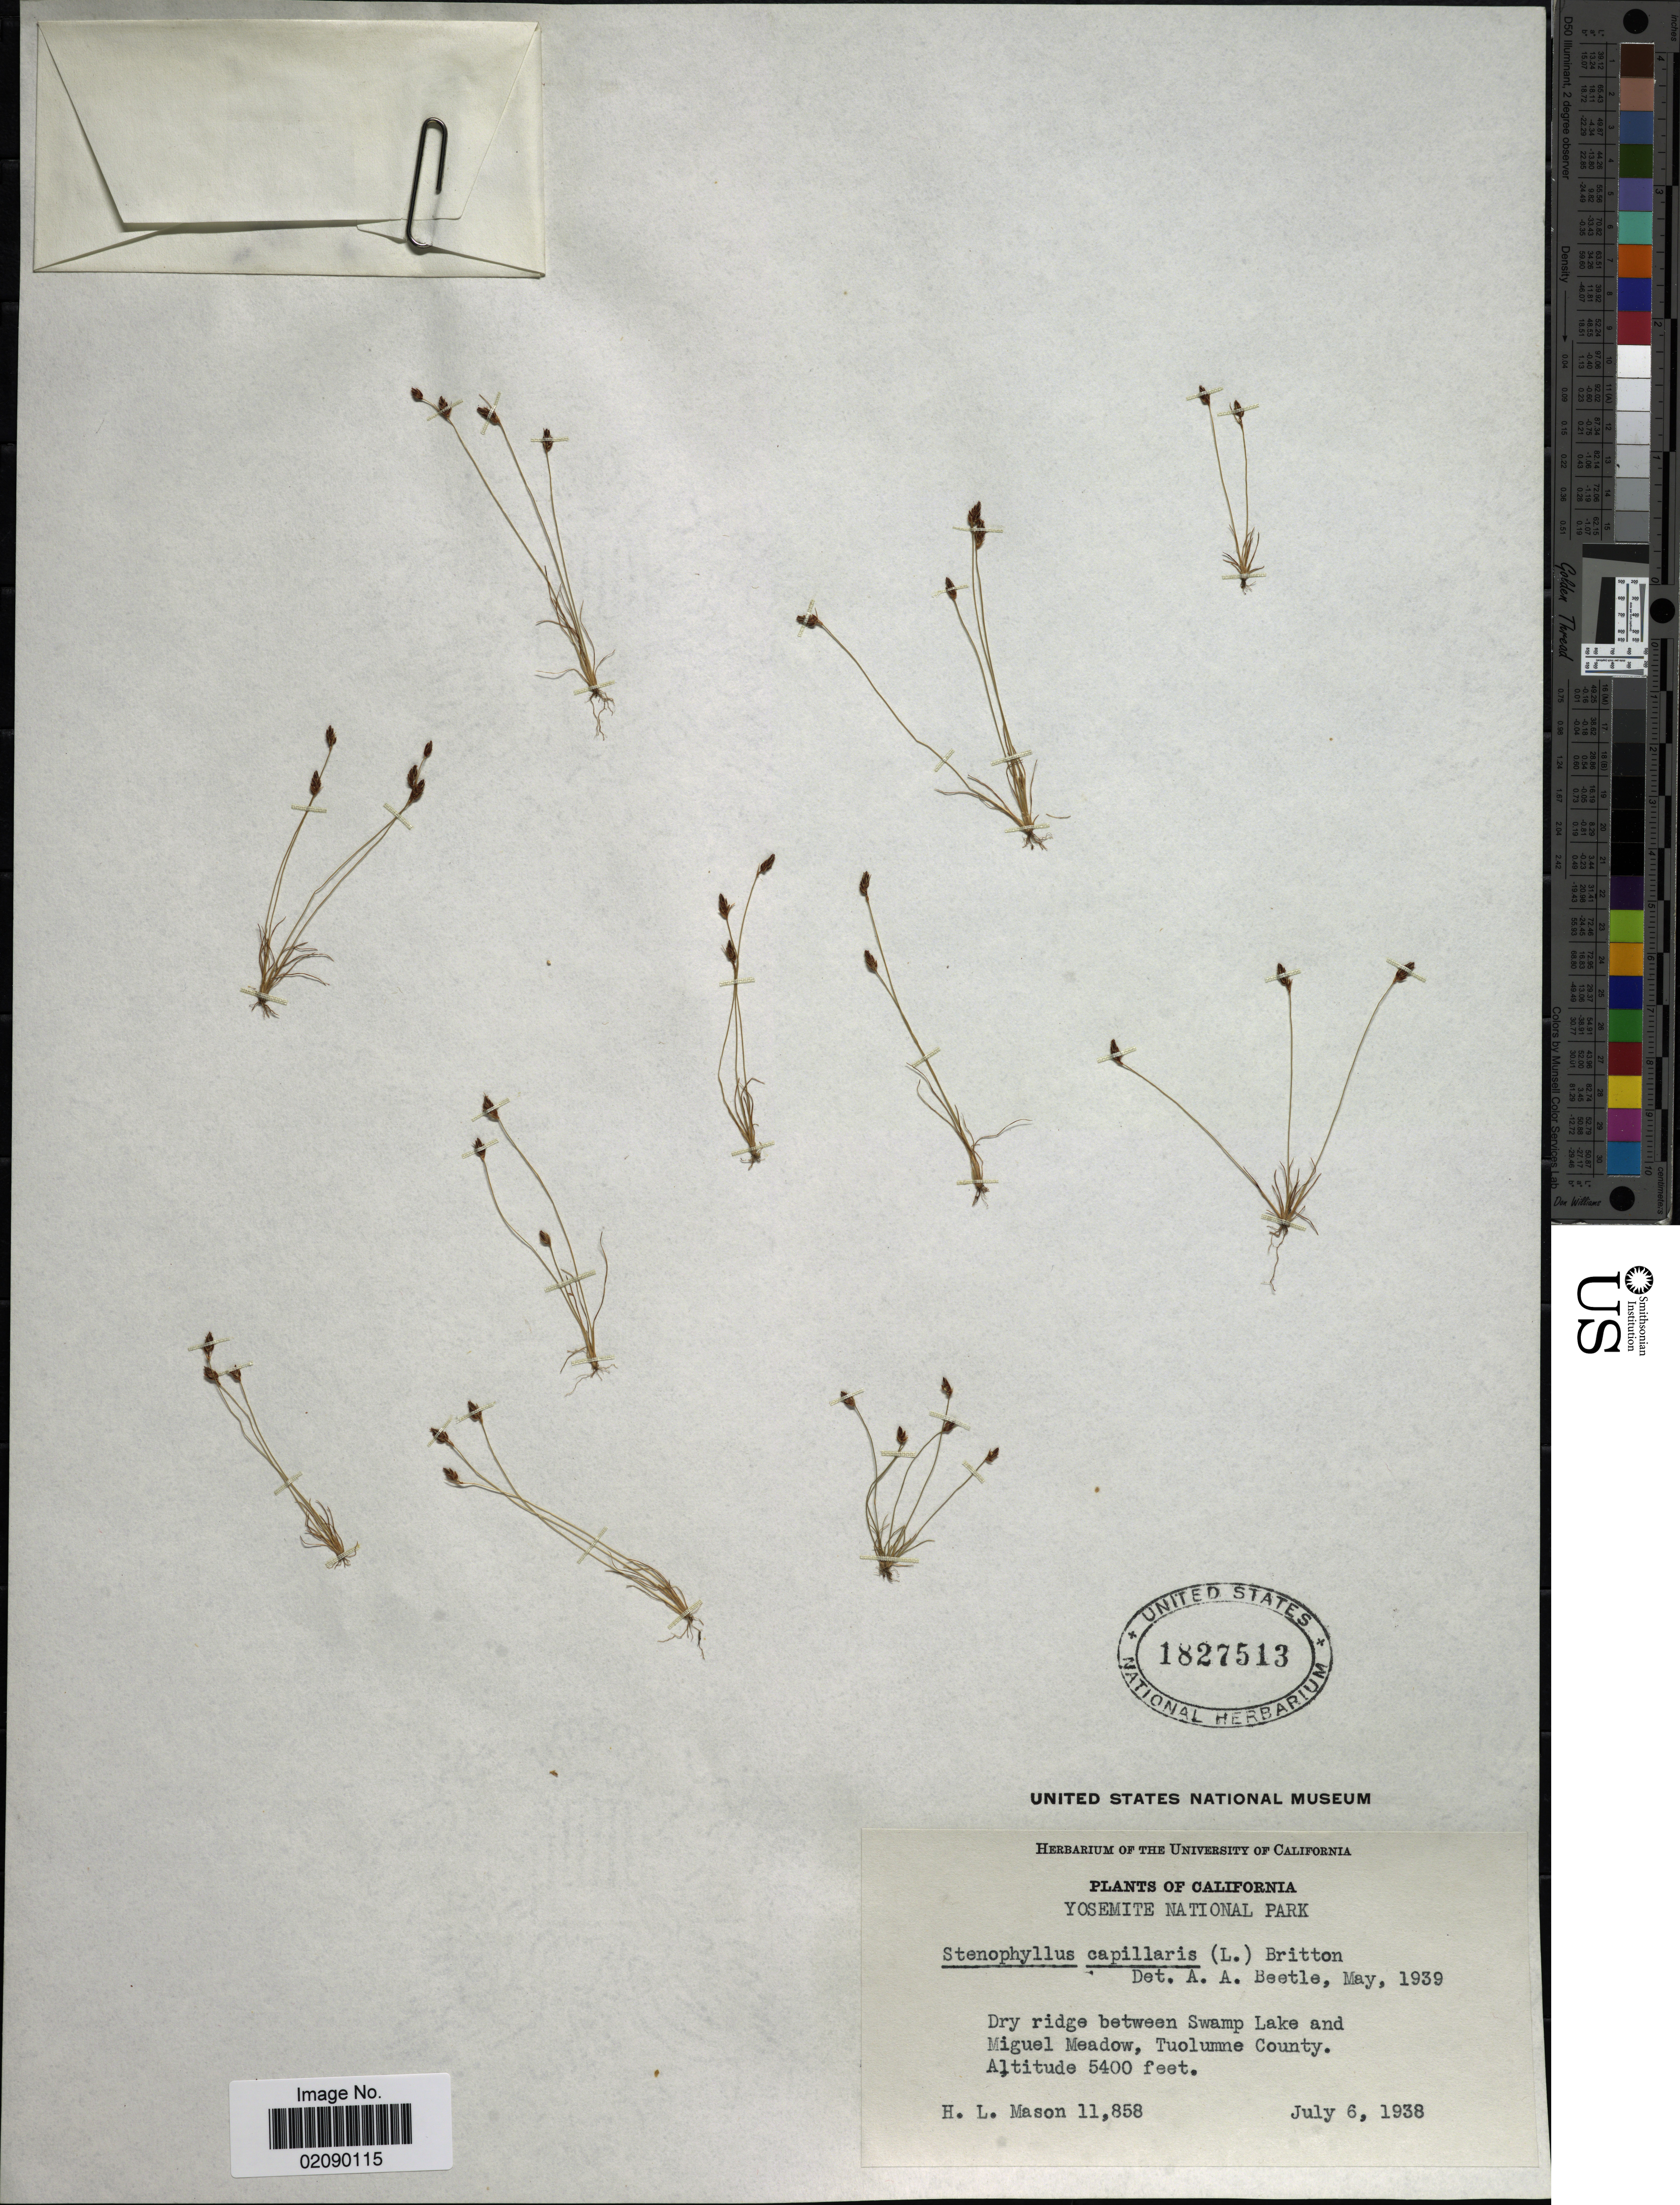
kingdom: Plantae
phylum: Tracheophyta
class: Liliopsida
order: Poales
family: Cyperaceae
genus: Bulbostylis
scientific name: Bulbostylis capillaris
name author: (L.) Kunth ex C.B. Clarke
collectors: H. L. Mason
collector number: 11858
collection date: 1938-07-06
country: United States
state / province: California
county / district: Tuolumne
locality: Yosemite National Park, Dry ridge between Swamp lake and Miguel Meadow, Tuolumne County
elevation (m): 1646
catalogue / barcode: US 1827513